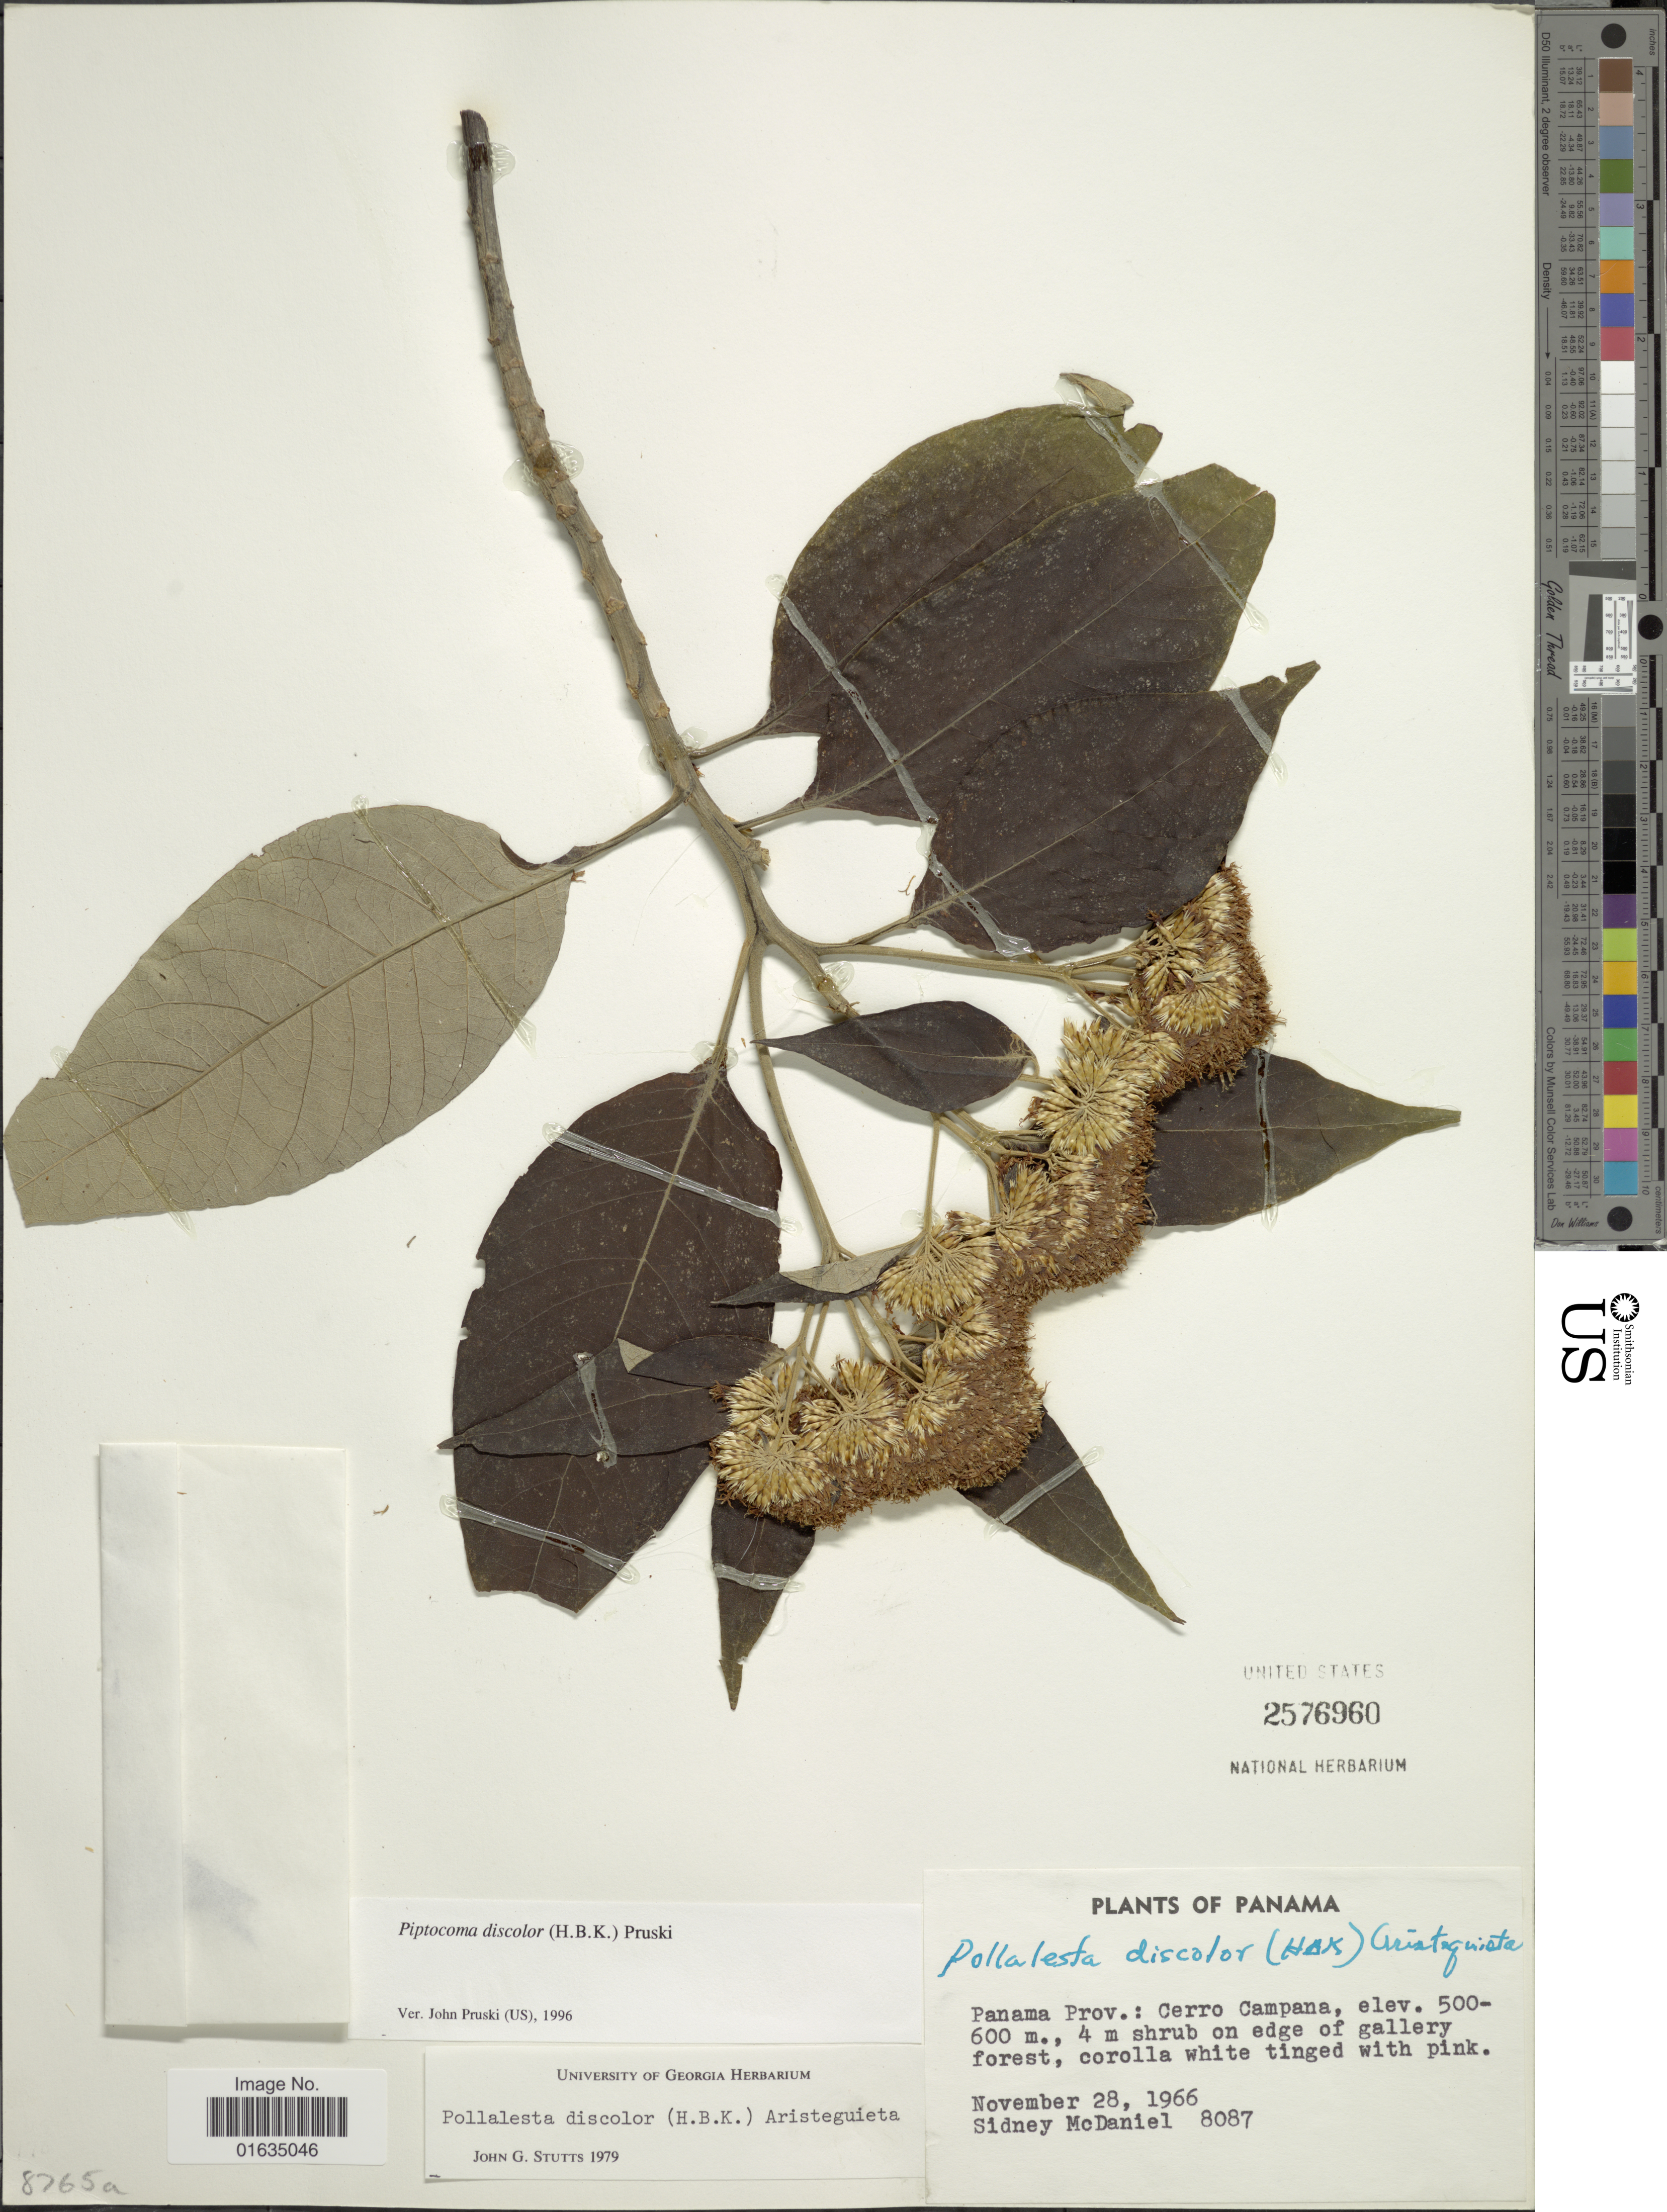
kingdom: Plantae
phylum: Tracheophyta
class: Magnoliopsida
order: Asterales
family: Asteraceae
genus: Pollalesta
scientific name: Pollalesta discolor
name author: (Kunth) Aristeg.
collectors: S. McDaniel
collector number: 8087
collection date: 1966-11-28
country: Panama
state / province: Panamá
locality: Panama Prov., Cerro Campana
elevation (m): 500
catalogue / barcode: US 2576960